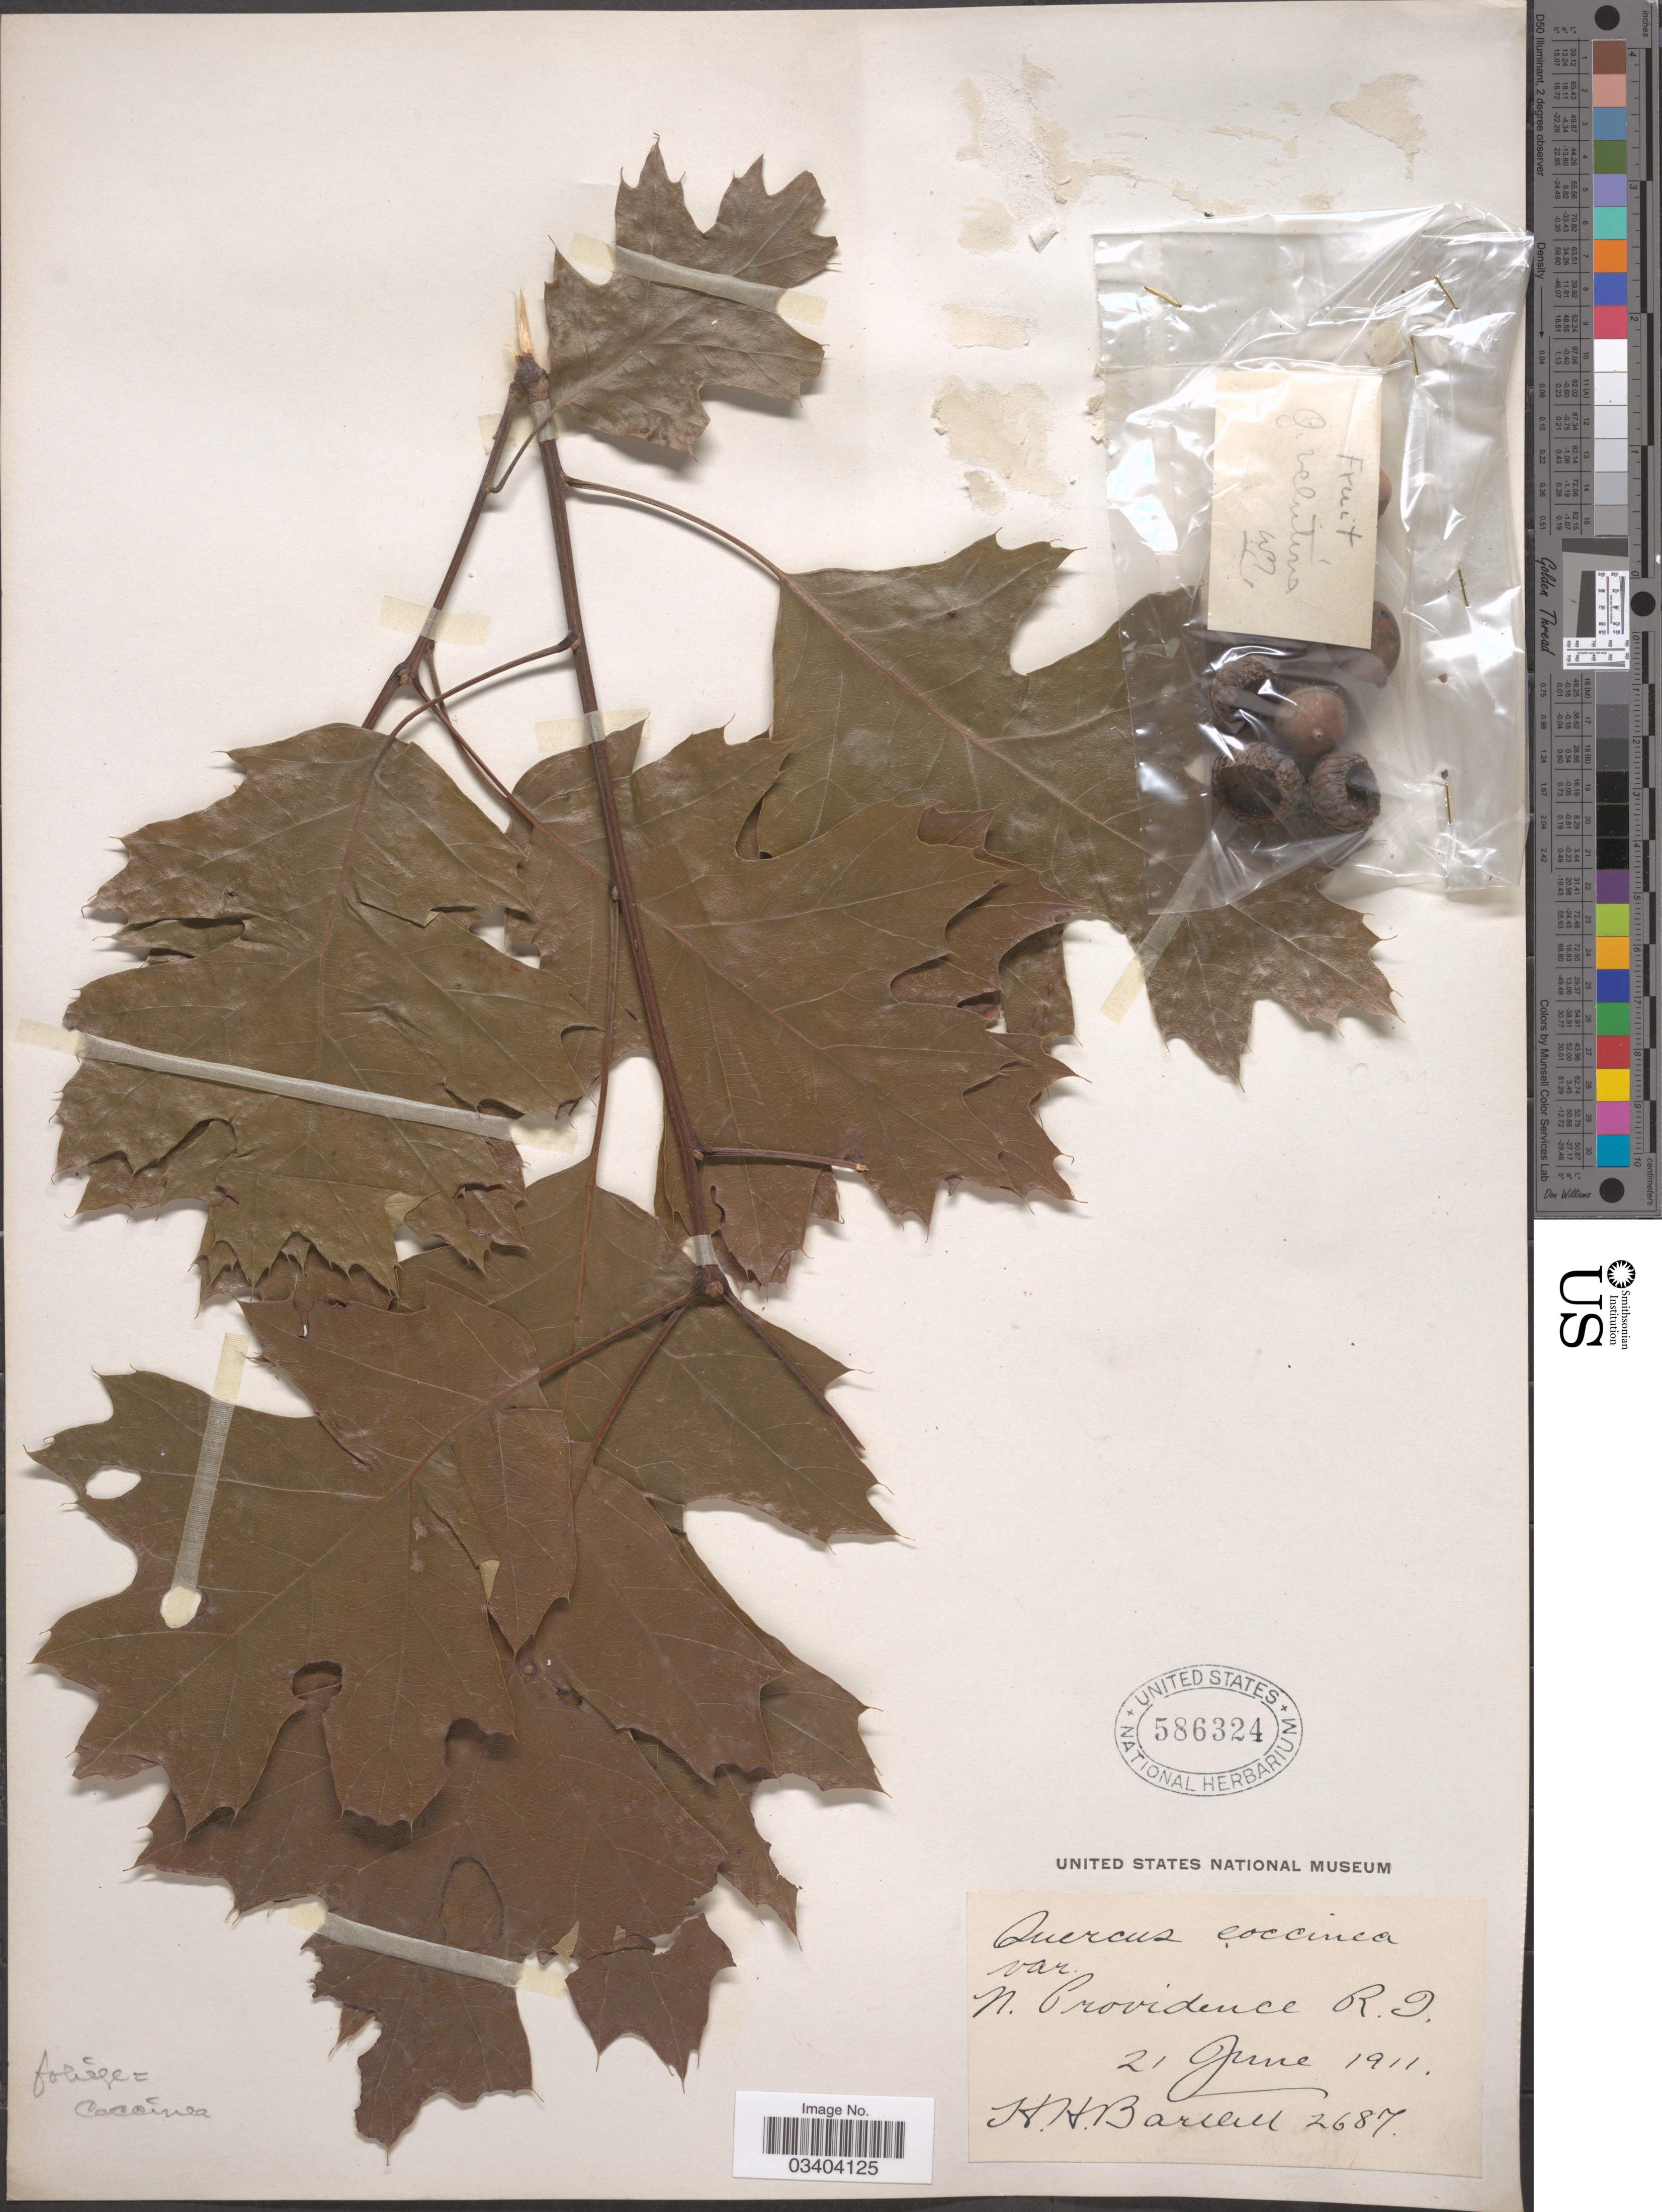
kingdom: Plantae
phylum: Tracheophyta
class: Magnoliopsida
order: Fagales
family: Fagaceae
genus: Quercus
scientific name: Quercus coccinea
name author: Münchh.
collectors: H. H. Bartlett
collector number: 2687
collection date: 1911-06-21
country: United States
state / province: Rhode Island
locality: N. Providence.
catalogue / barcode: US 586324